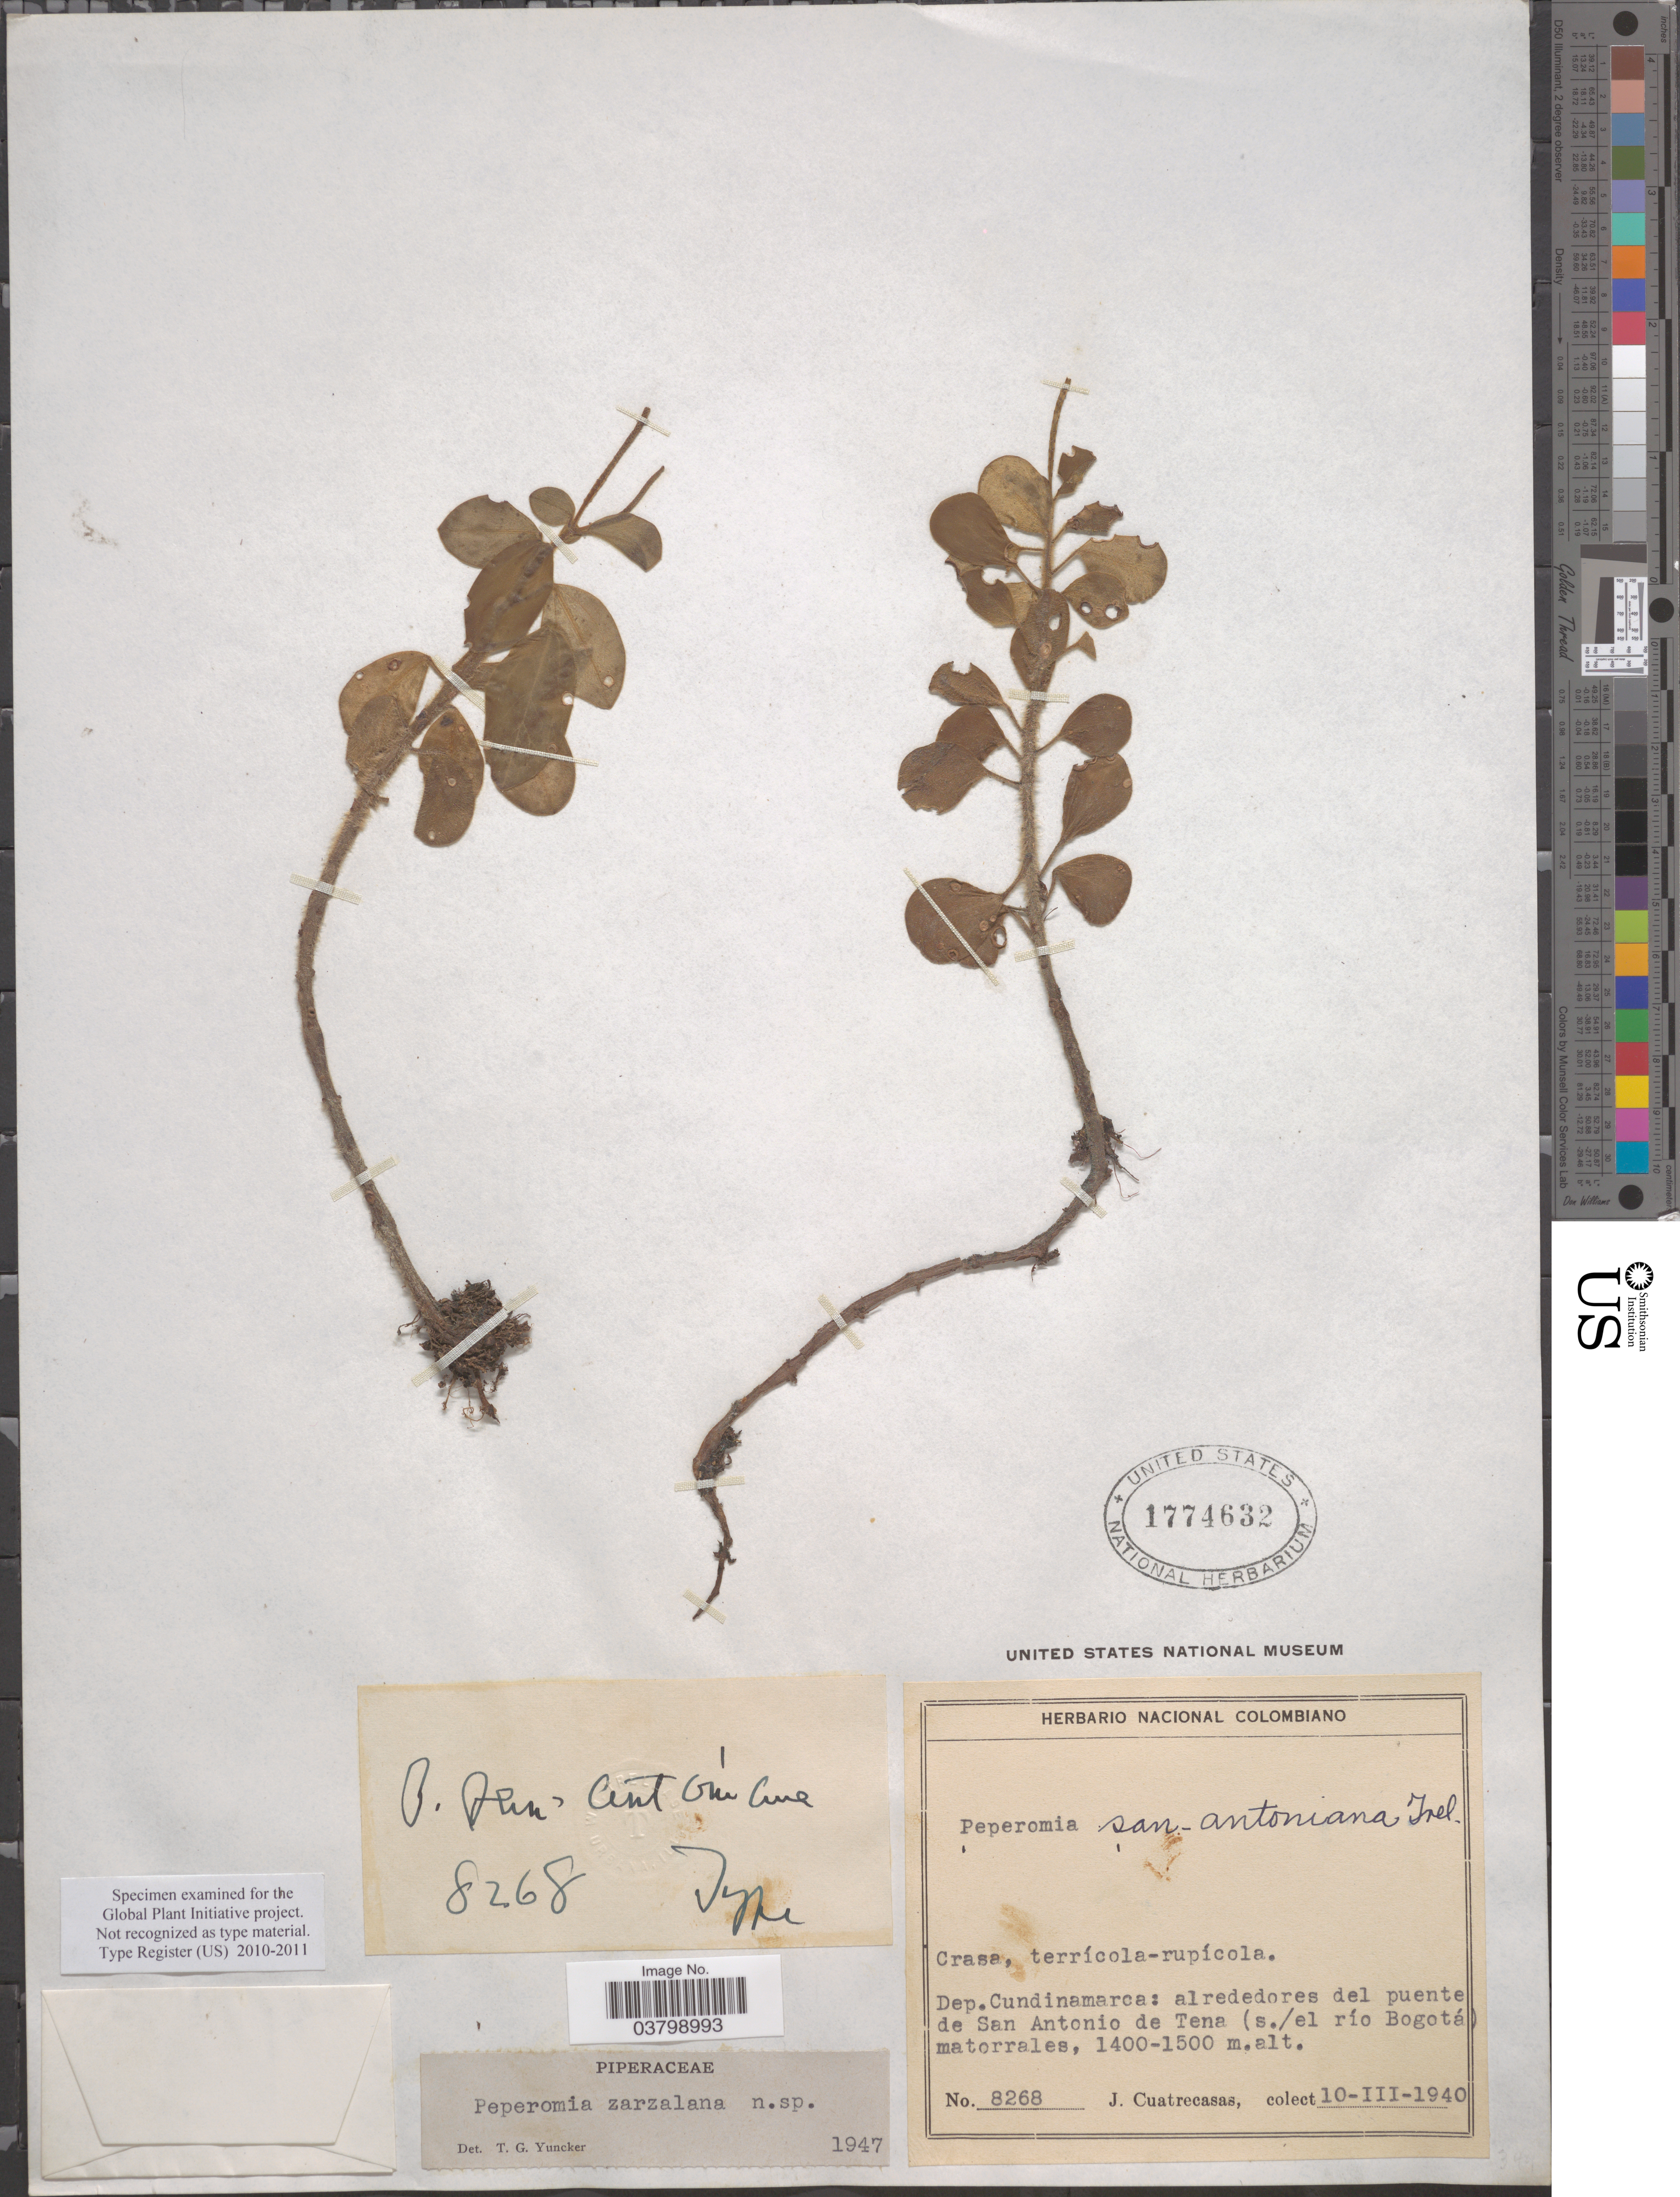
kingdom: Plantae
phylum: Tracheophyta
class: Magnoliopsida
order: Piperales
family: Piperaceae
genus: Peperomia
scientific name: Peperomia zarzalana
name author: Trel. & Yunck.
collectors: J. Cuatrecasas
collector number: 8268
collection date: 1940-03-10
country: Colombia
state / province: Cundinamarca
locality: Dep. Cundinamarca: alrededores del puente de San Antonio de Tena (s./el río Bogotá).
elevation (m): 1400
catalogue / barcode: US 1774632